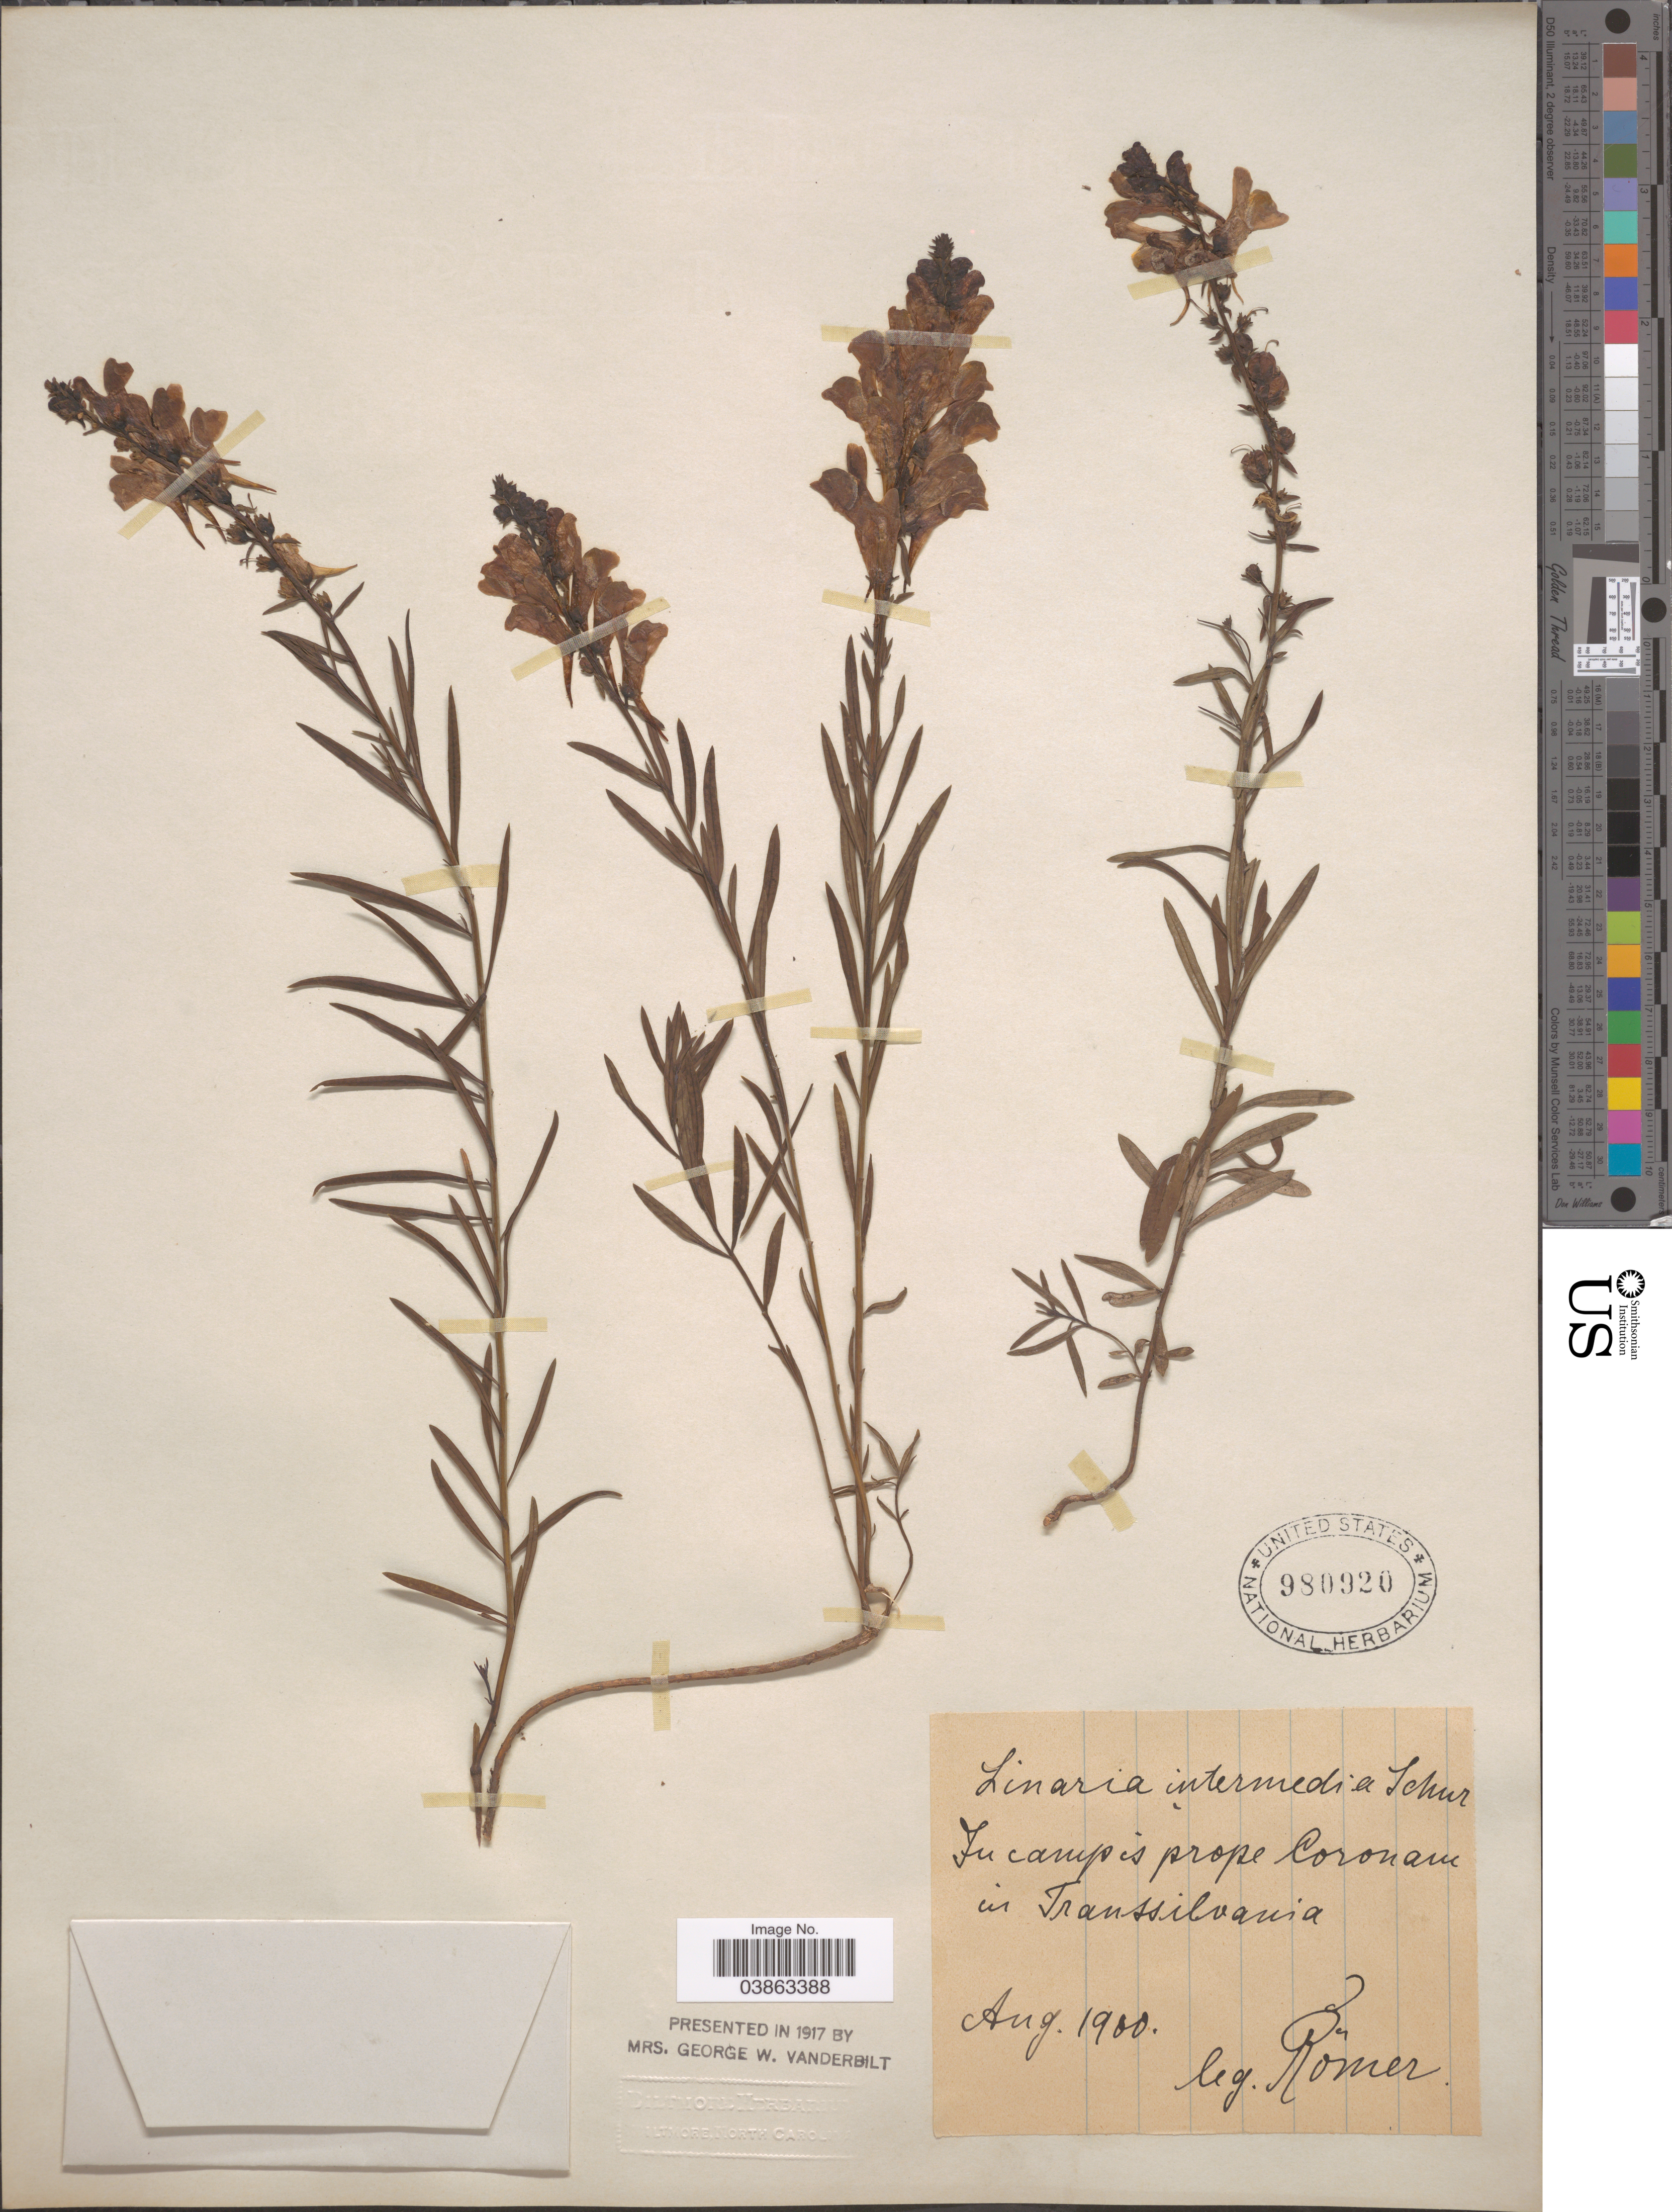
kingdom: Plantae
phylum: Tracheophyta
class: Magnoliopsida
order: Lamiales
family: Plantaginaceae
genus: Linaria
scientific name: Linaria intermedia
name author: Schur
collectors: -. Romer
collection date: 1900-08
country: Romania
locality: In campis prope Coronau in Transsilvania.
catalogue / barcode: US 980920